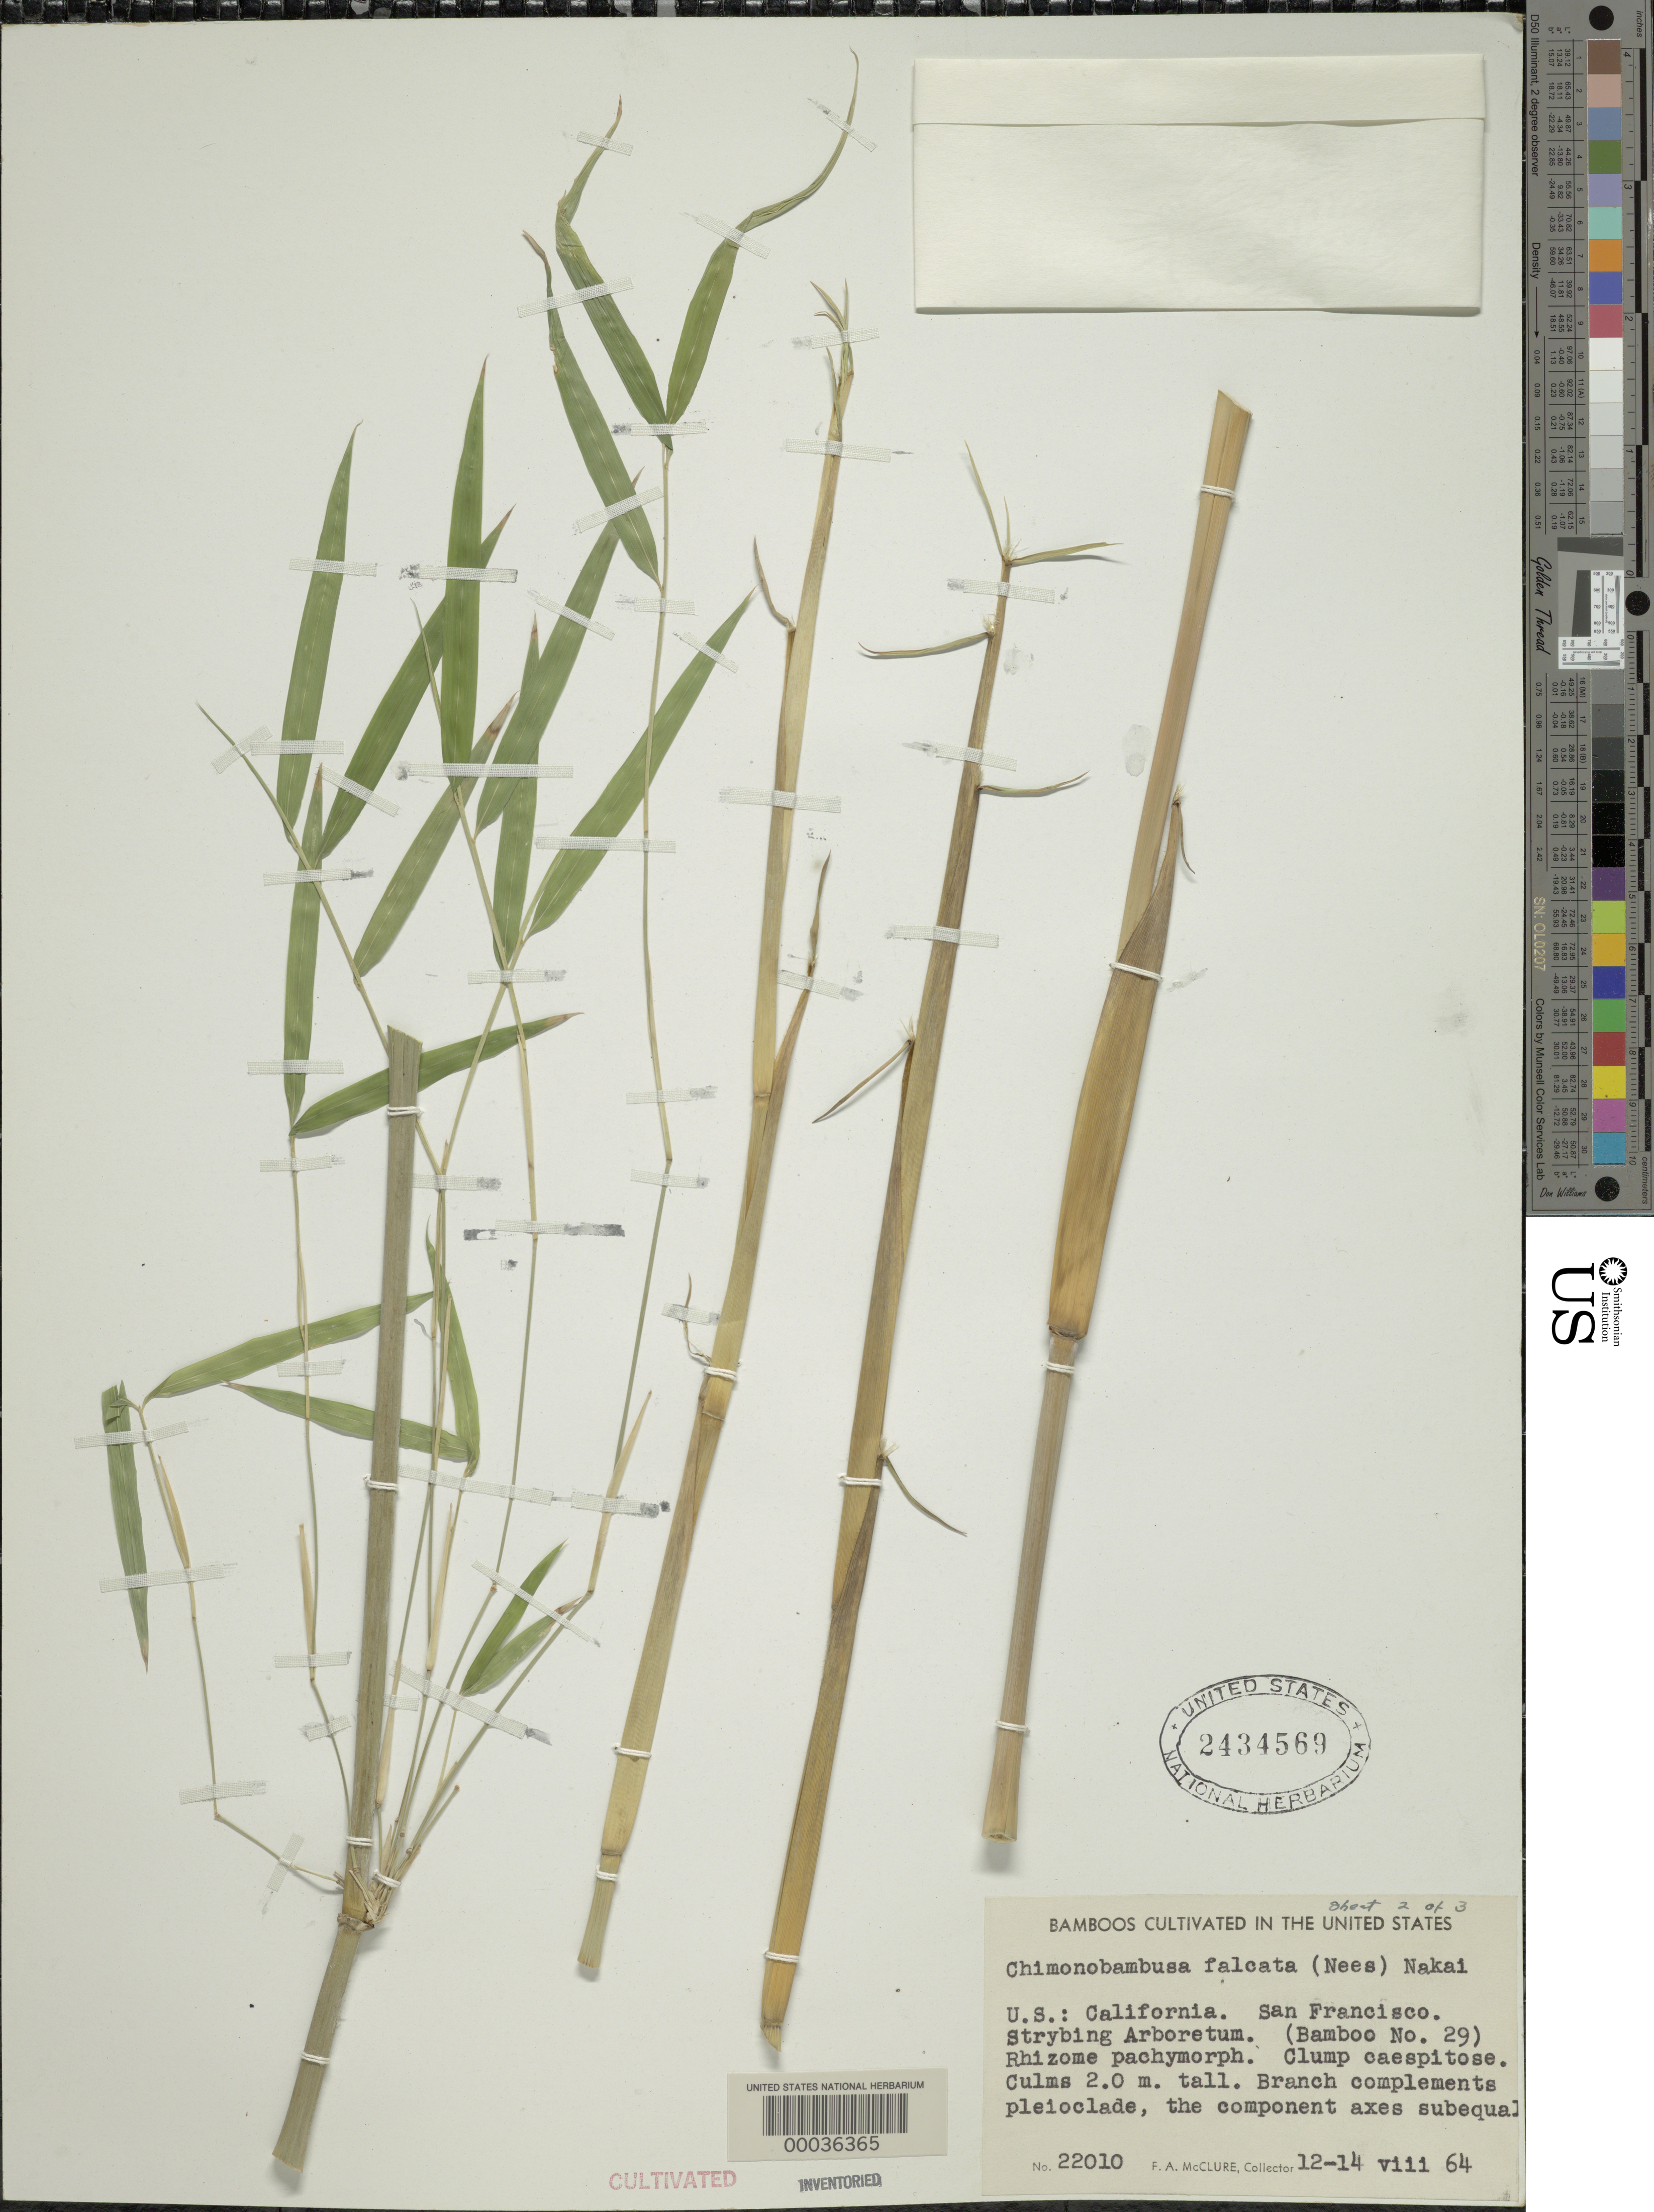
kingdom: Plantae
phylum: Tracheophyta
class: Liliopsida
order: Poales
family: Poaceae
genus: Drepanostachyum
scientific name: Drepanostachyum falconeri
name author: (Hook. f. ex Munro) Soderstr.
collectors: F. A. McClure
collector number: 22010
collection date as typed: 12 Aug 1964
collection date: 1964-08-12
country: United States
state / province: California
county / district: San Francisco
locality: San francisco, strybing arboretum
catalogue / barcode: US 2434569